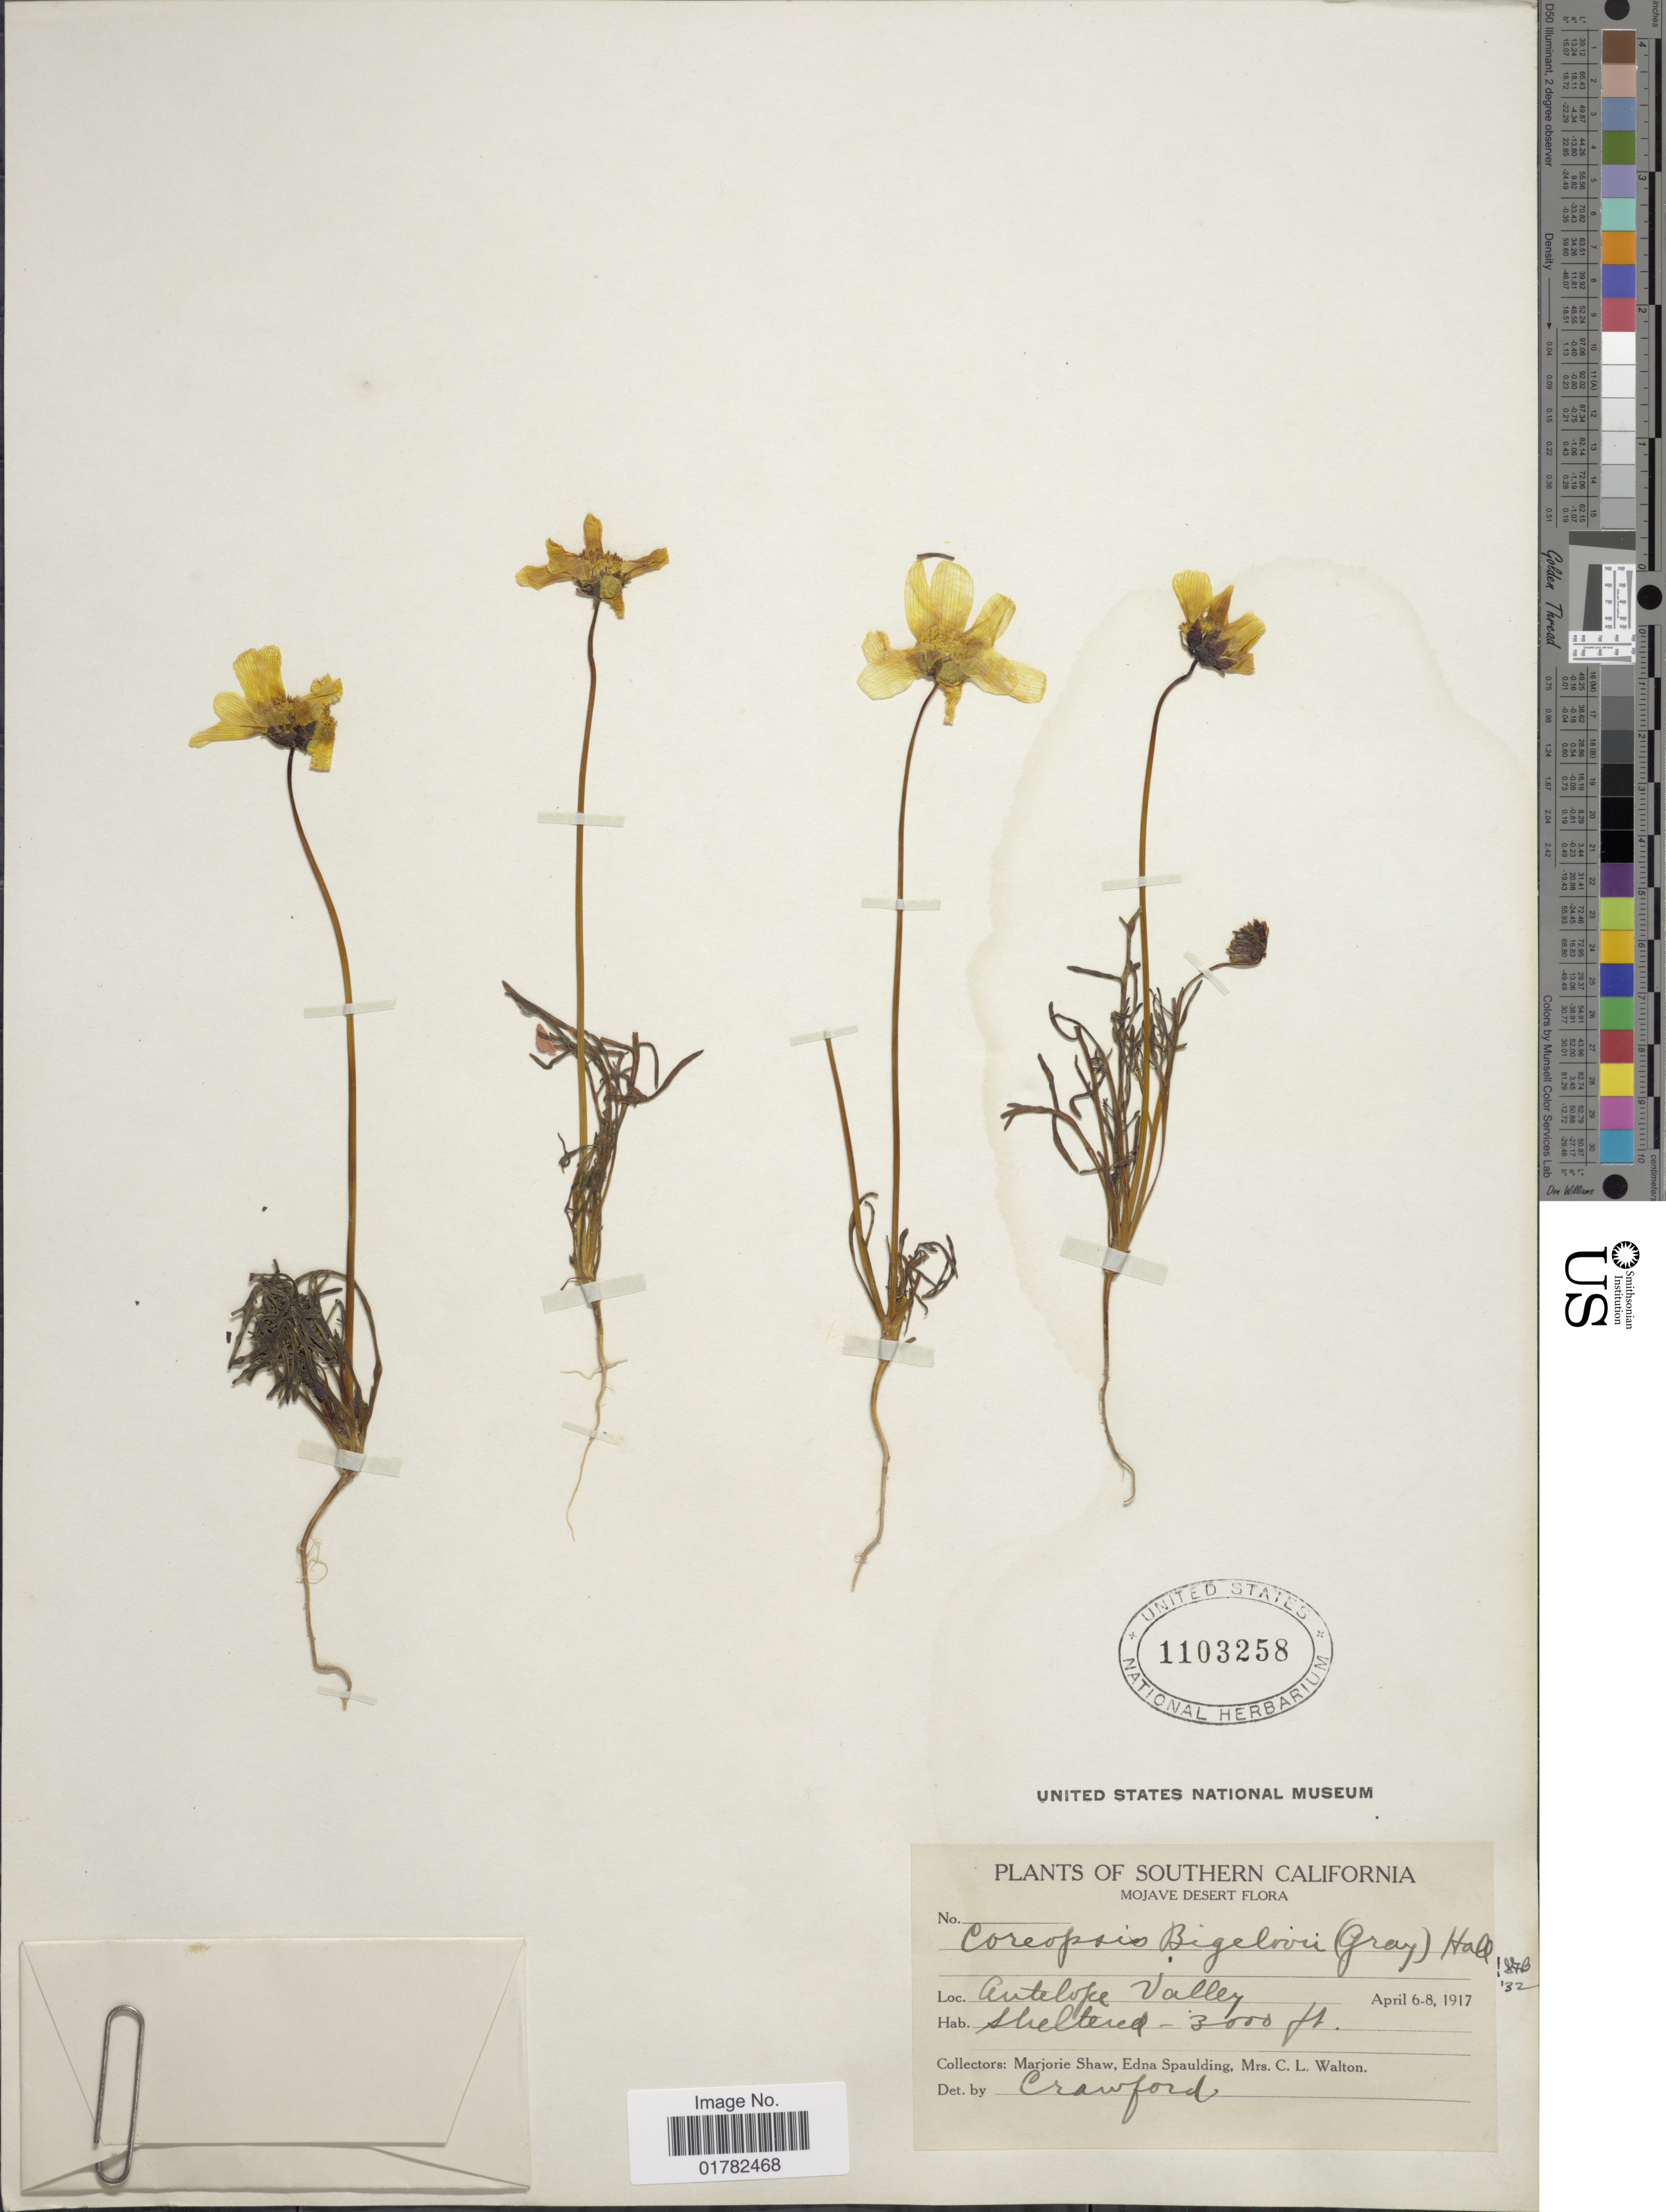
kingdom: Plantae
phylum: Tracheophyta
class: Magnoliopsida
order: Asterales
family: Asteraceae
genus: Coreopsis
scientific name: Coreopsis bigelovii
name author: (A. Gray) Voss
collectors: M. Shaw, E. Spaulding & C. Walton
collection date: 1917-01-06/1917-04-08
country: United States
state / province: California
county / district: San Bernardino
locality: Mojave Desert, Antelope Valley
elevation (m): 914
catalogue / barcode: US 1103258